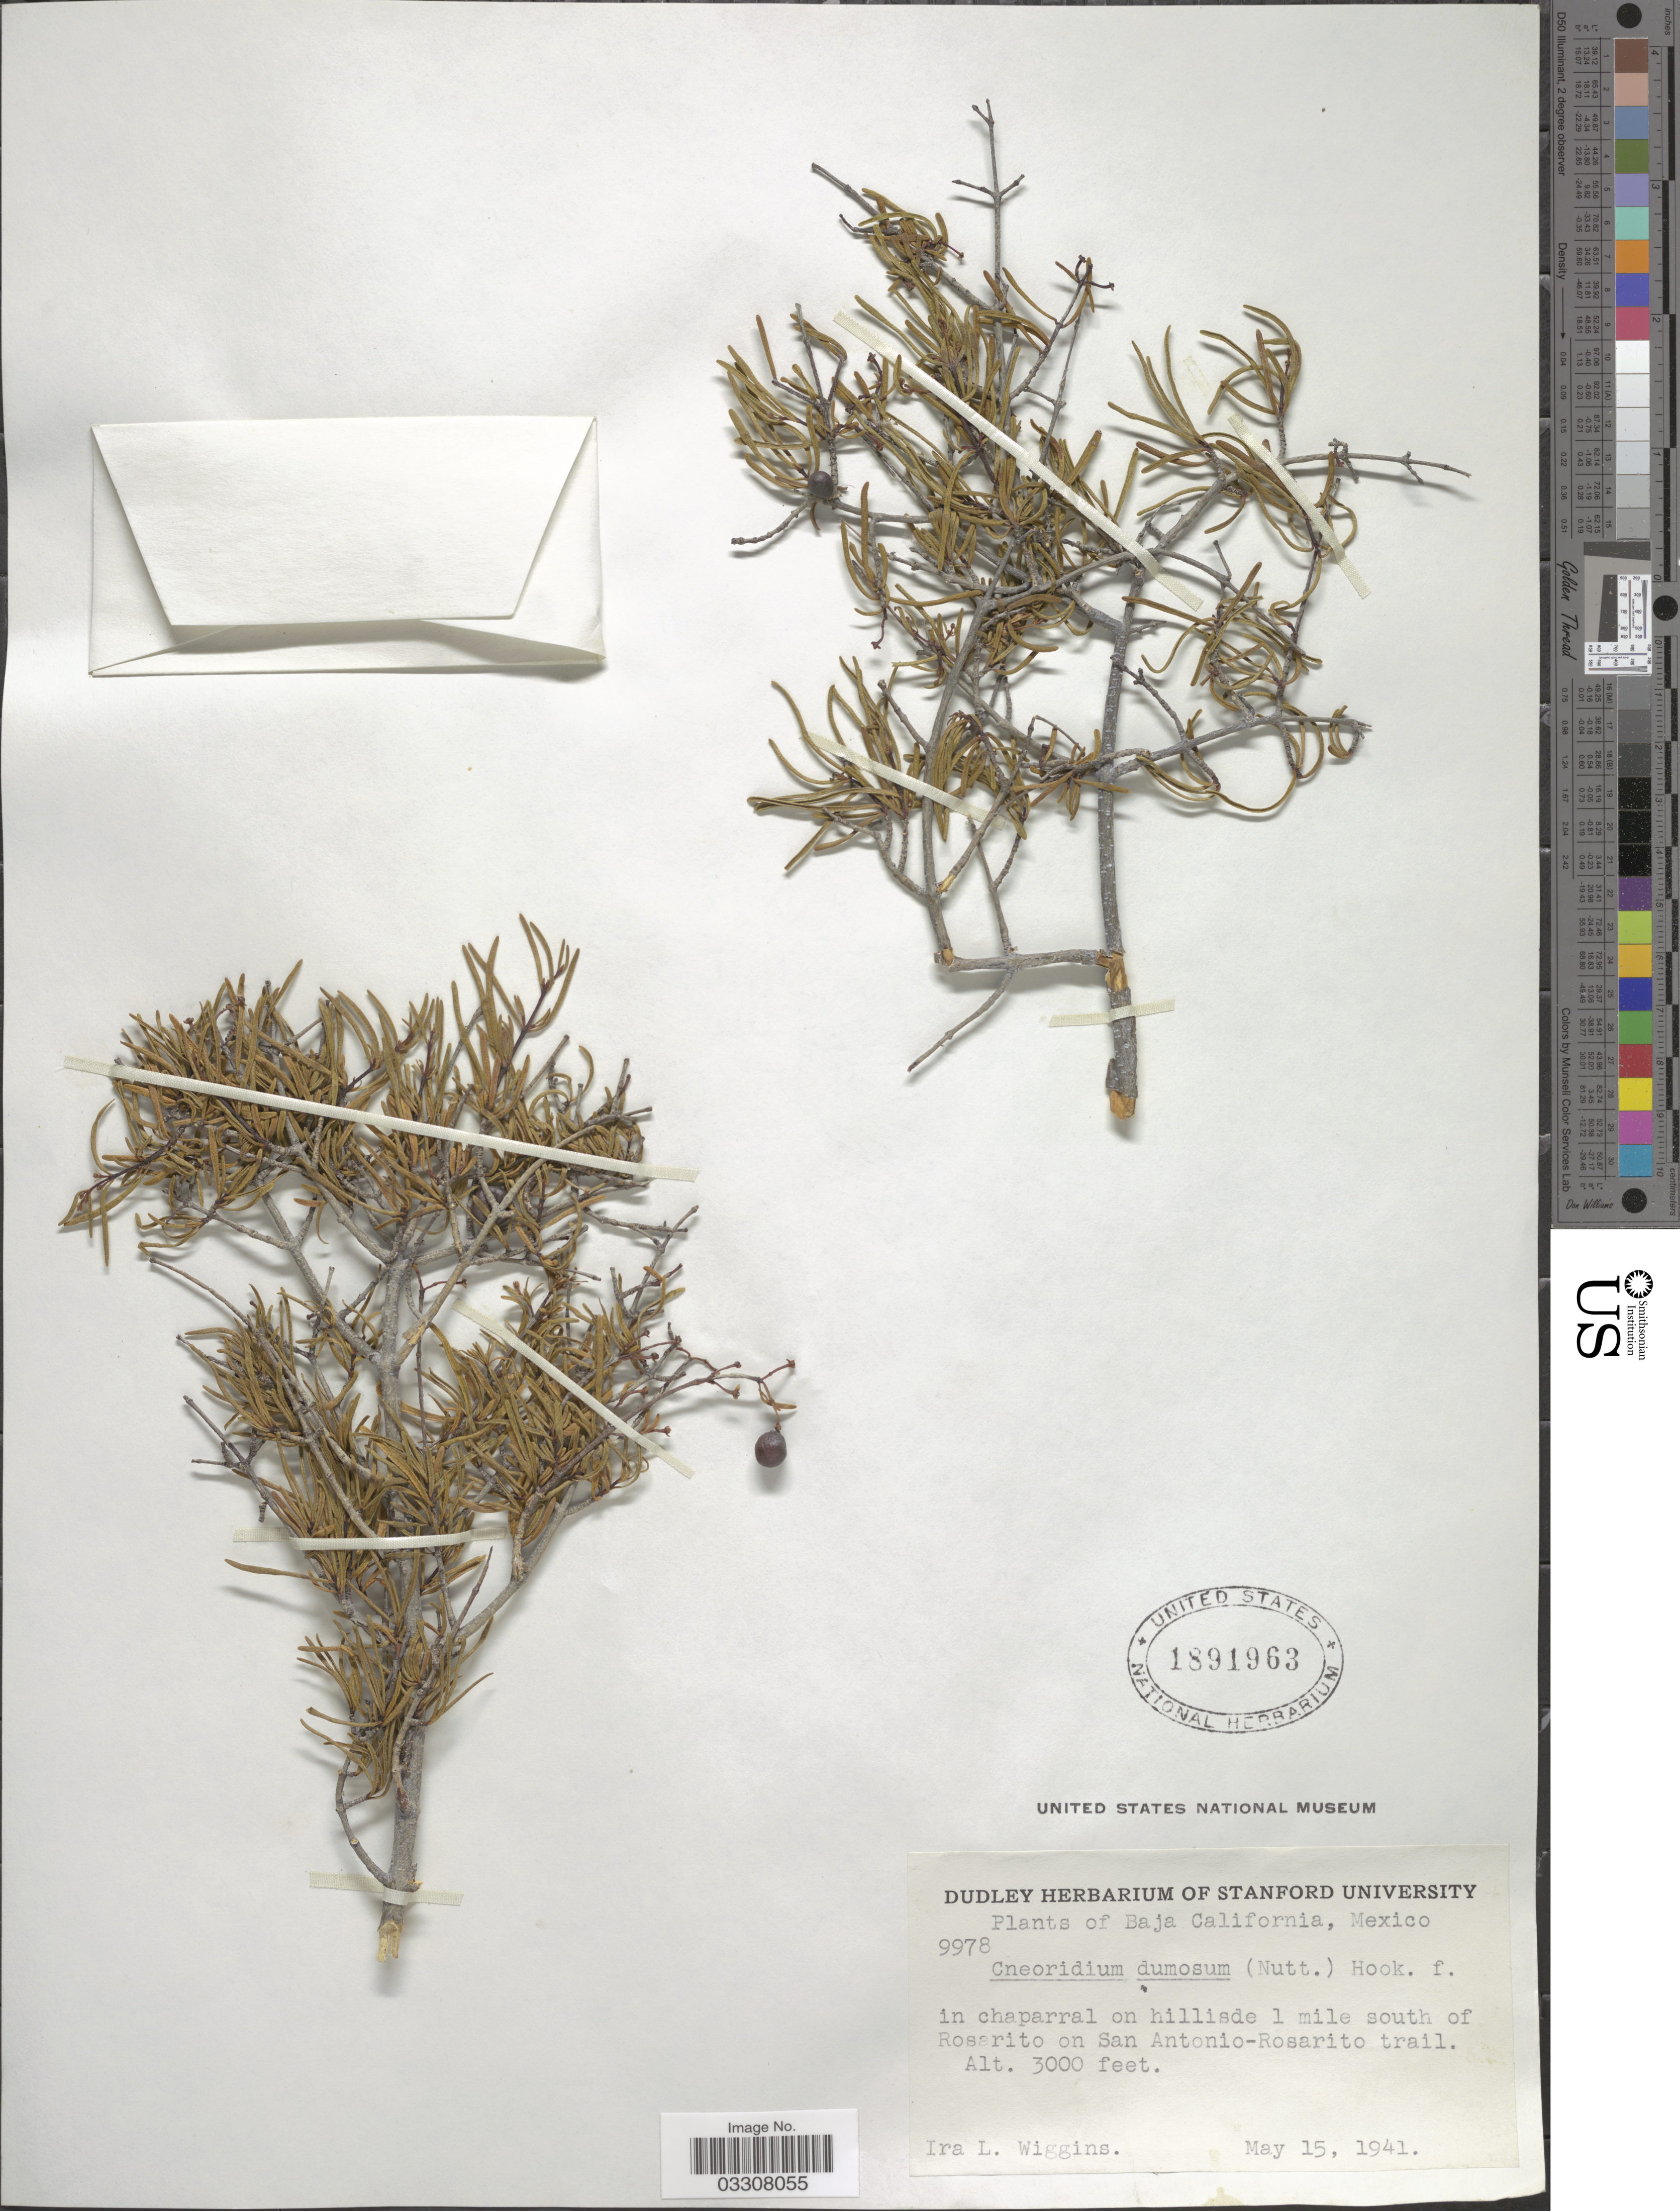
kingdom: Plantae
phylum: Tracheophyta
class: Magnoliopsida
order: Sapindales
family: Rutaceae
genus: Cneoridium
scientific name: Cneoridium dumosum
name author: (Nutt. ex Torr. & A. Gray) Hook. f. ex Baill.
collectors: I. L. Wiggins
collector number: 9978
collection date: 1941-05-15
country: Mexico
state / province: Baja California Norte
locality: In chaparral on hillisde 1 mile south of Rosarito on San Antonio-Rosarito trail.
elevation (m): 914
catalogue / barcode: US 1891963